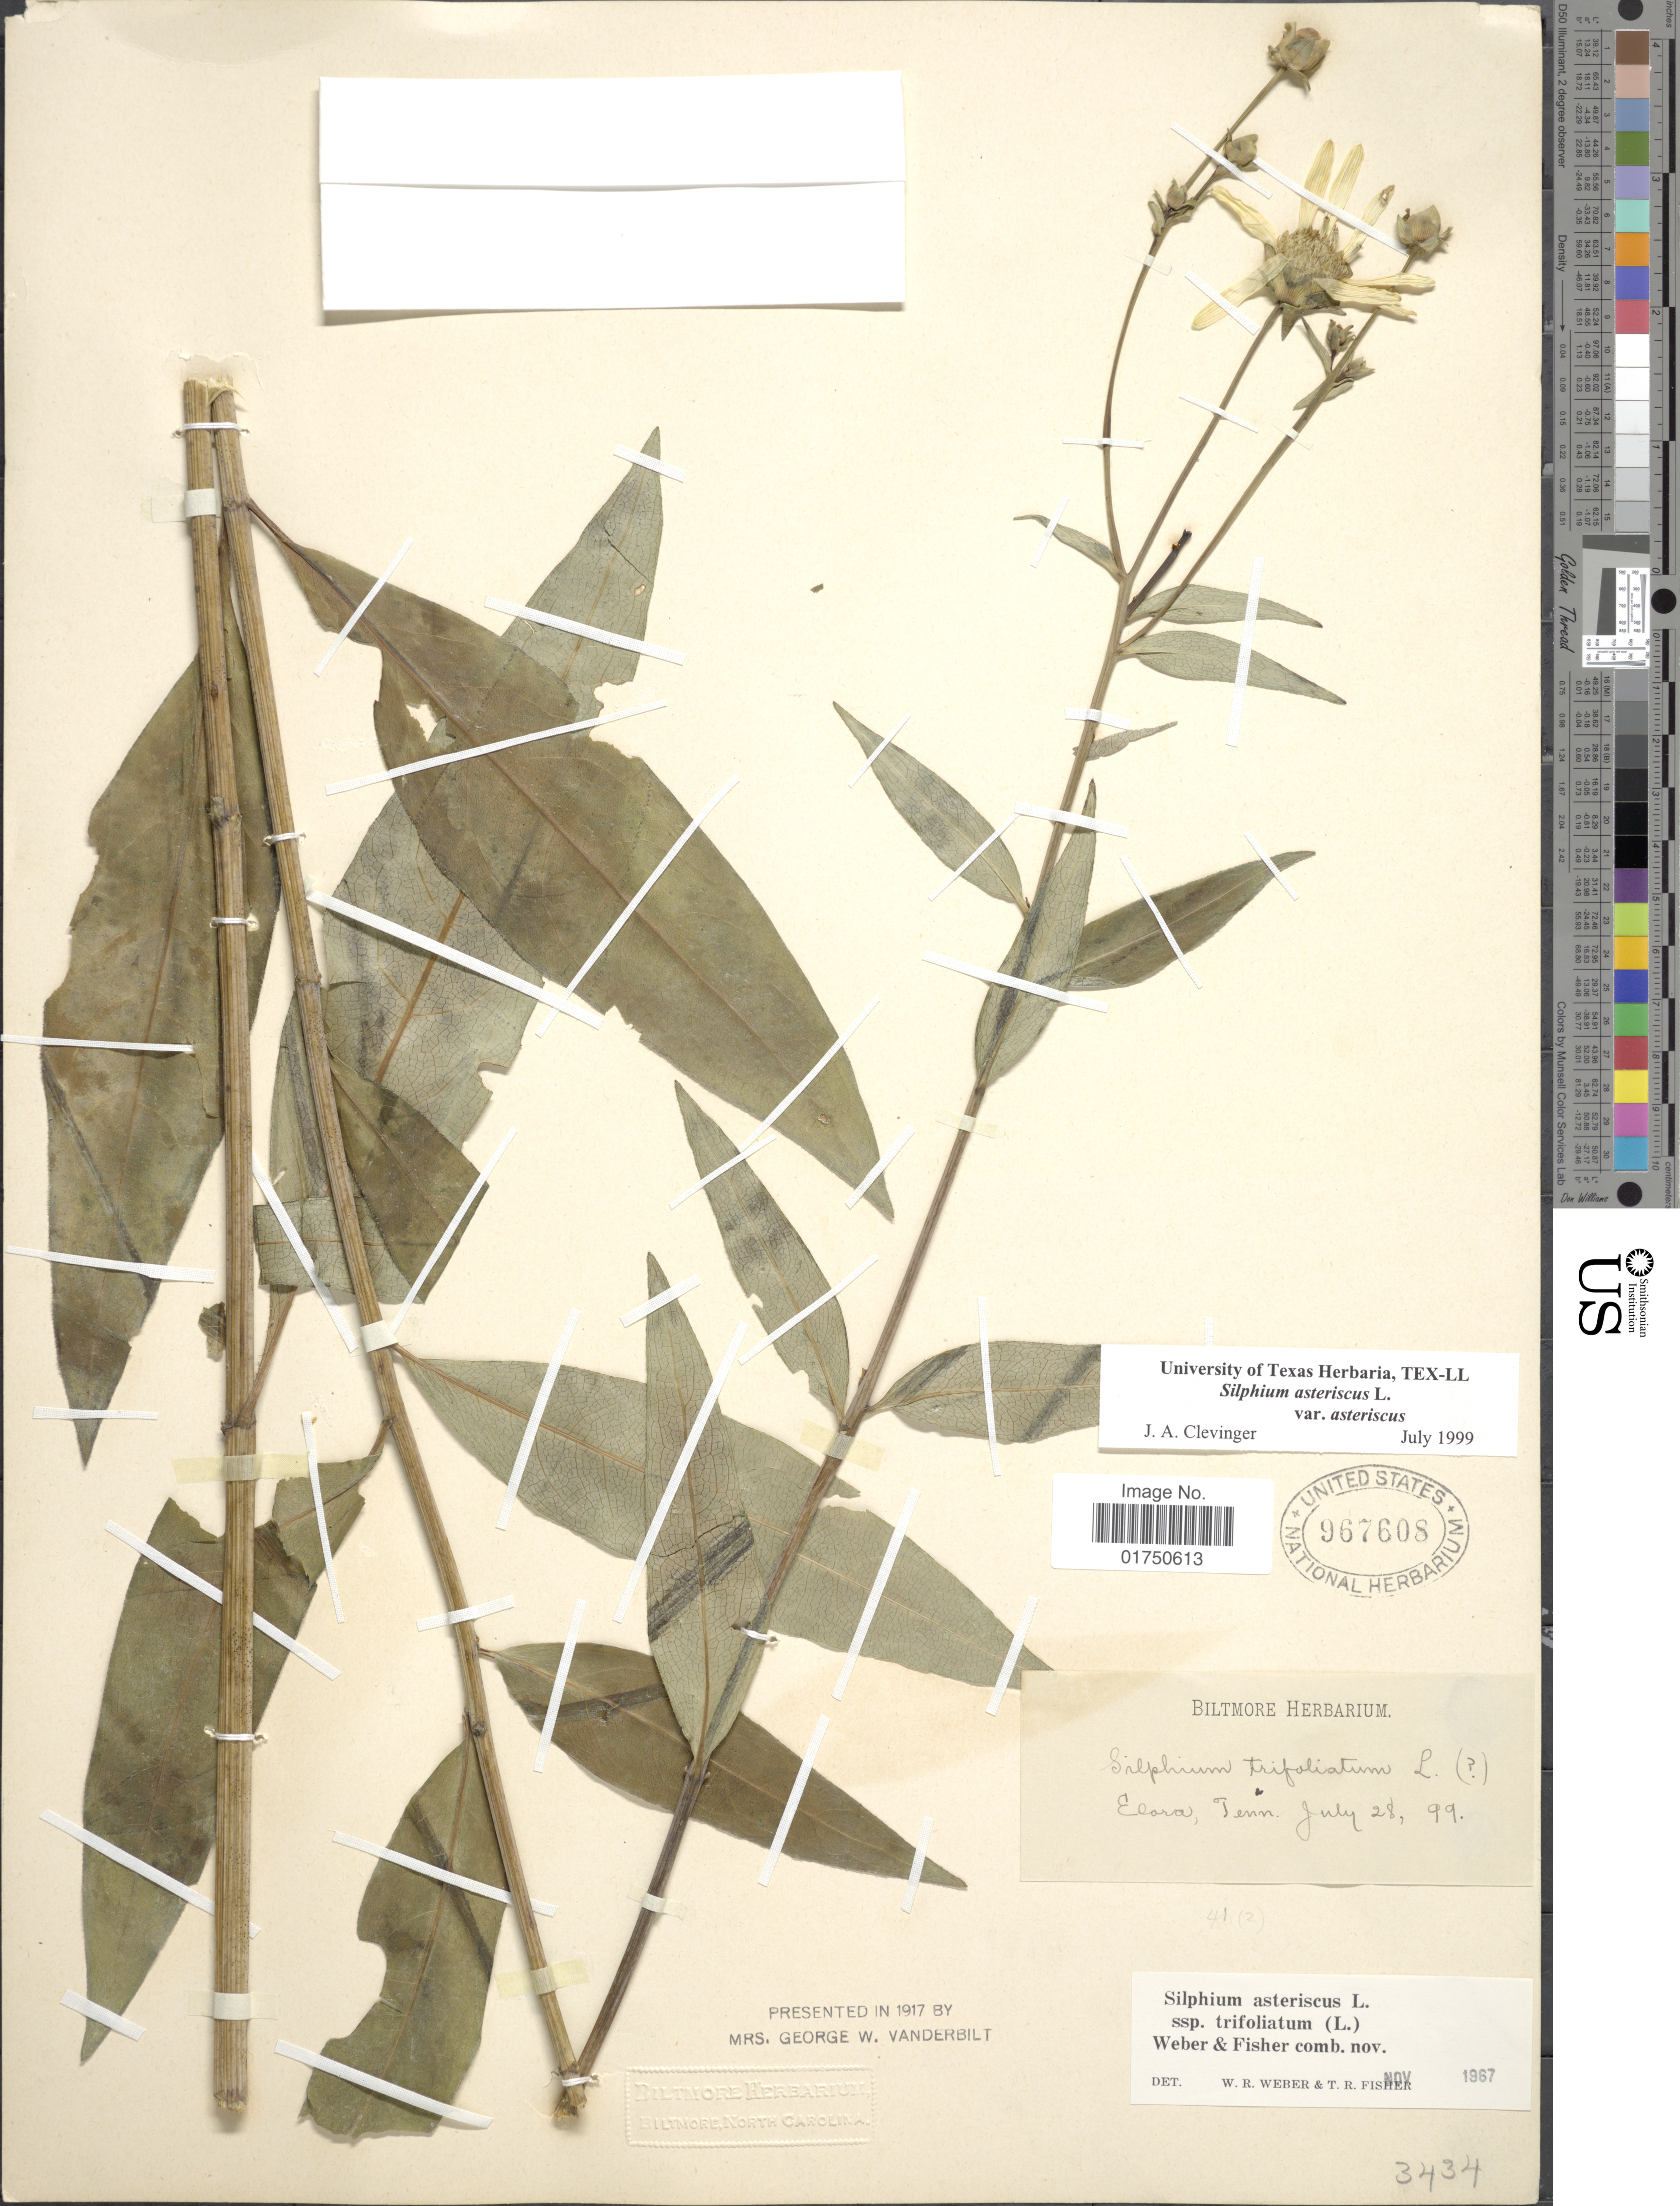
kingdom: Plantae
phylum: Tracheophyta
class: Magnoliopsida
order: Asterales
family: Asteraceae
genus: Silphium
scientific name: Silphium asteriscus var. asteriscus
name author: L.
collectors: ex herb. Biltmore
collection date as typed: Transcribed d/m/y: 28/7/99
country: United States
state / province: Tennessee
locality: Elora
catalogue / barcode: US 967608